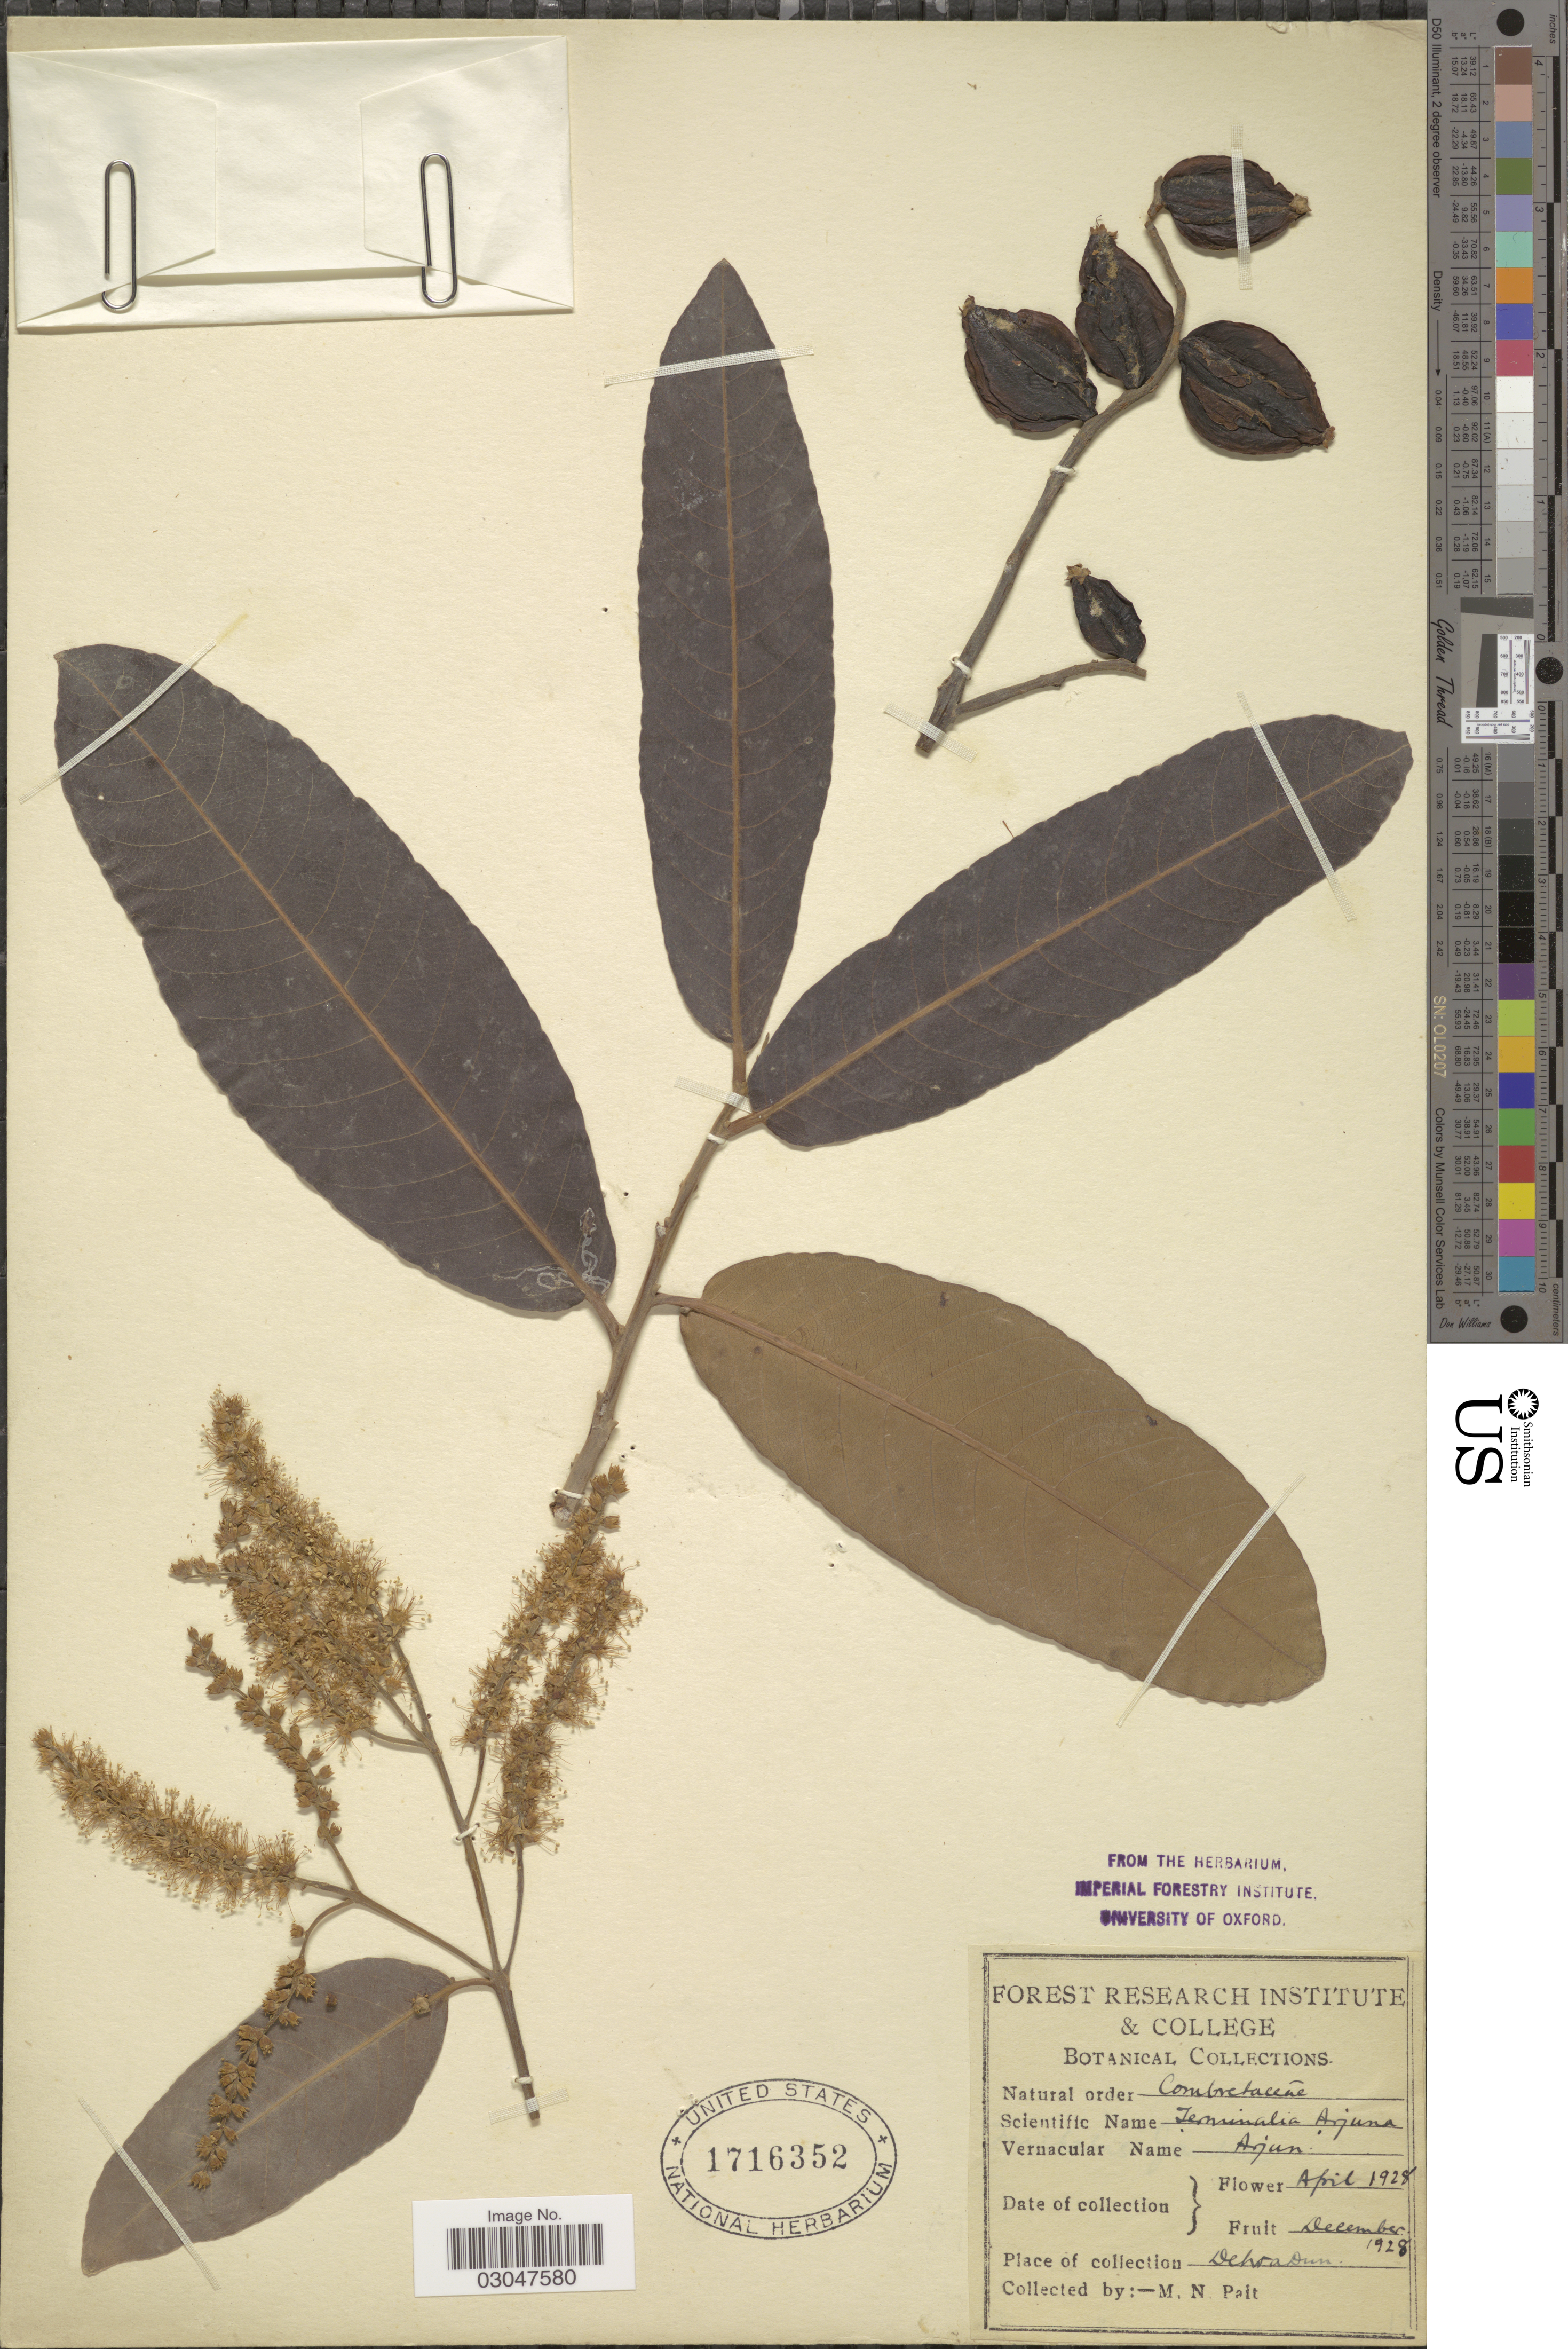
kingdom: Plantae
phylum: Tracheophyta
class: Magnoliopsida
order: Myrtales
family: Combretaceae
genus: Terminalia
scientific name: Terminalia arjuna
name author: (Roxb. ex DC.) Wight & Arn.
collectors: M. Pait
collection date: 1928-04/1928-12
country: India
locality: DehraDun.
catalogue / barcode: US 1716352